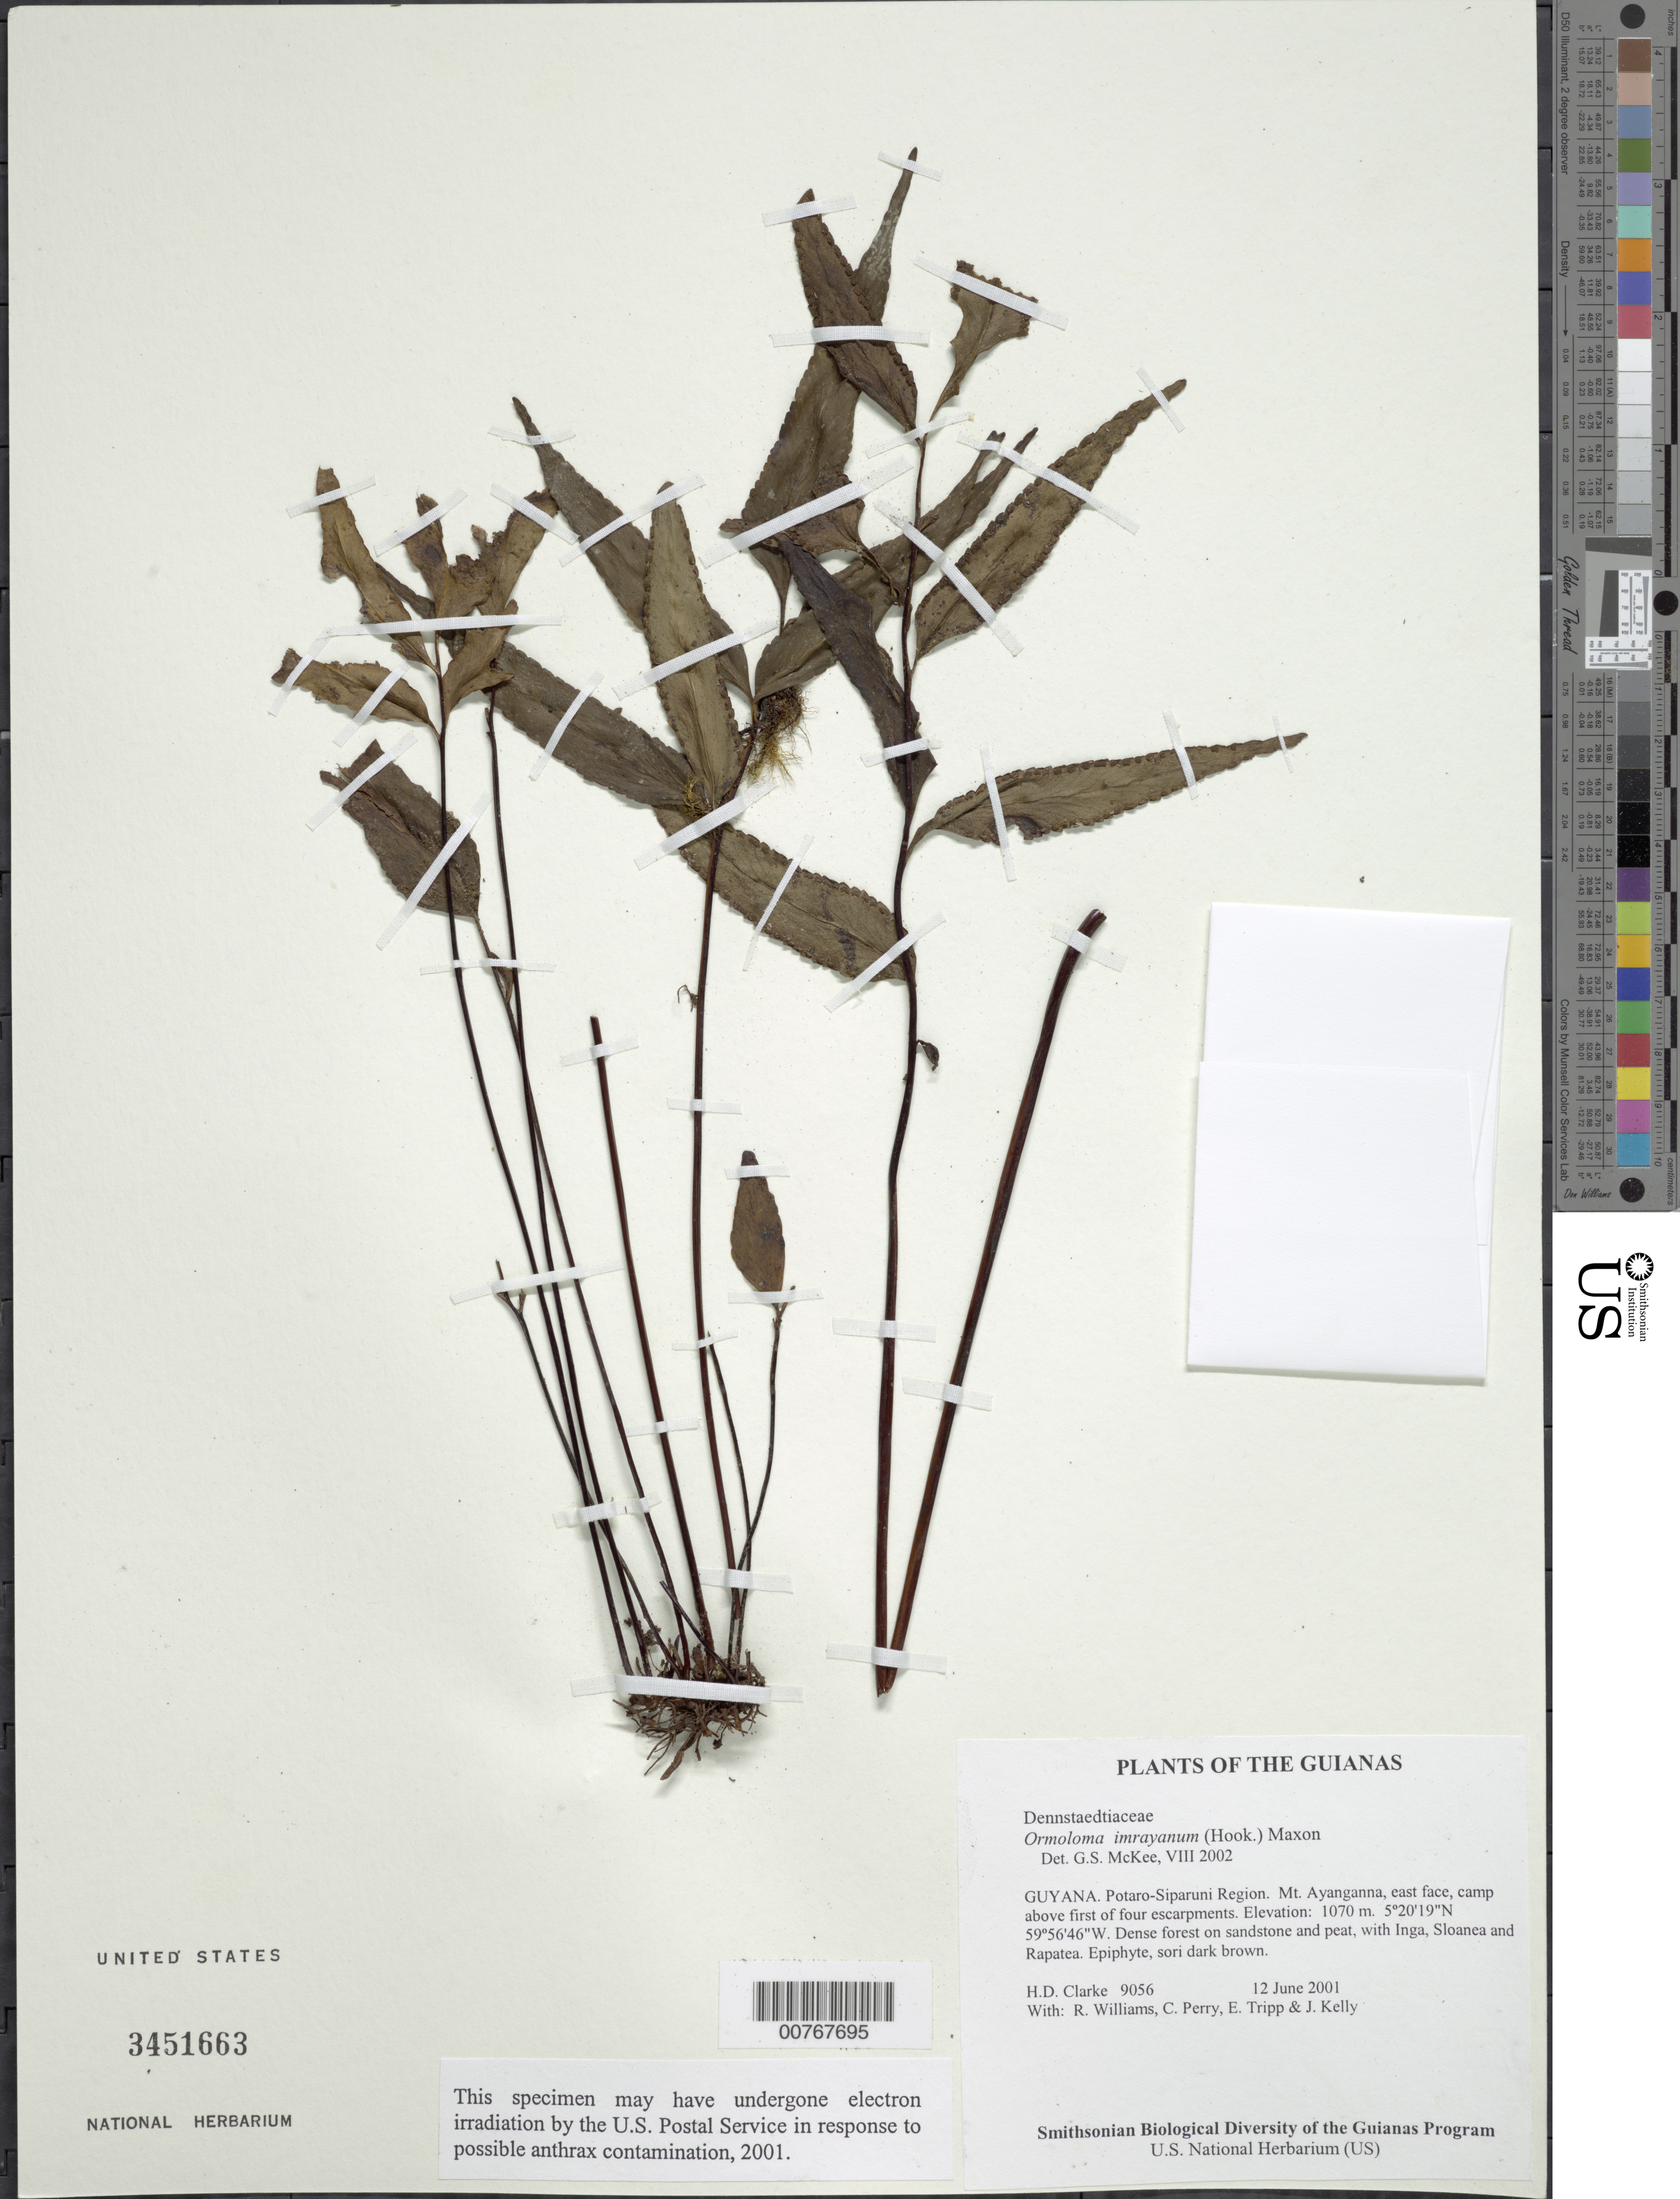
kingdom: Plantae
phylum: Tracheophyta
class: Polypodiopsida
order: Polypodiales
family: Lindsaeaceae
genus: Lindsaea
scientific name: Lindsaea imrayana comb. ined.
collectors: H. D. Clarke, R. Williams, C. Perry, E. Tripp & J. Kelly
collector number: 9056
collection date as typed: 12 June 2001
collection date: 2001-06-12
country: Guyana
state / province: Potaro-Siparuni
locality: Mt. Ayanganna, east face, camp above first of four escarpments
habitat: Dense forest on sandstone and peat, with Inga, Sloanea and Rapatea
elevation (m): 1070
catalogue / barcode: US 3451663